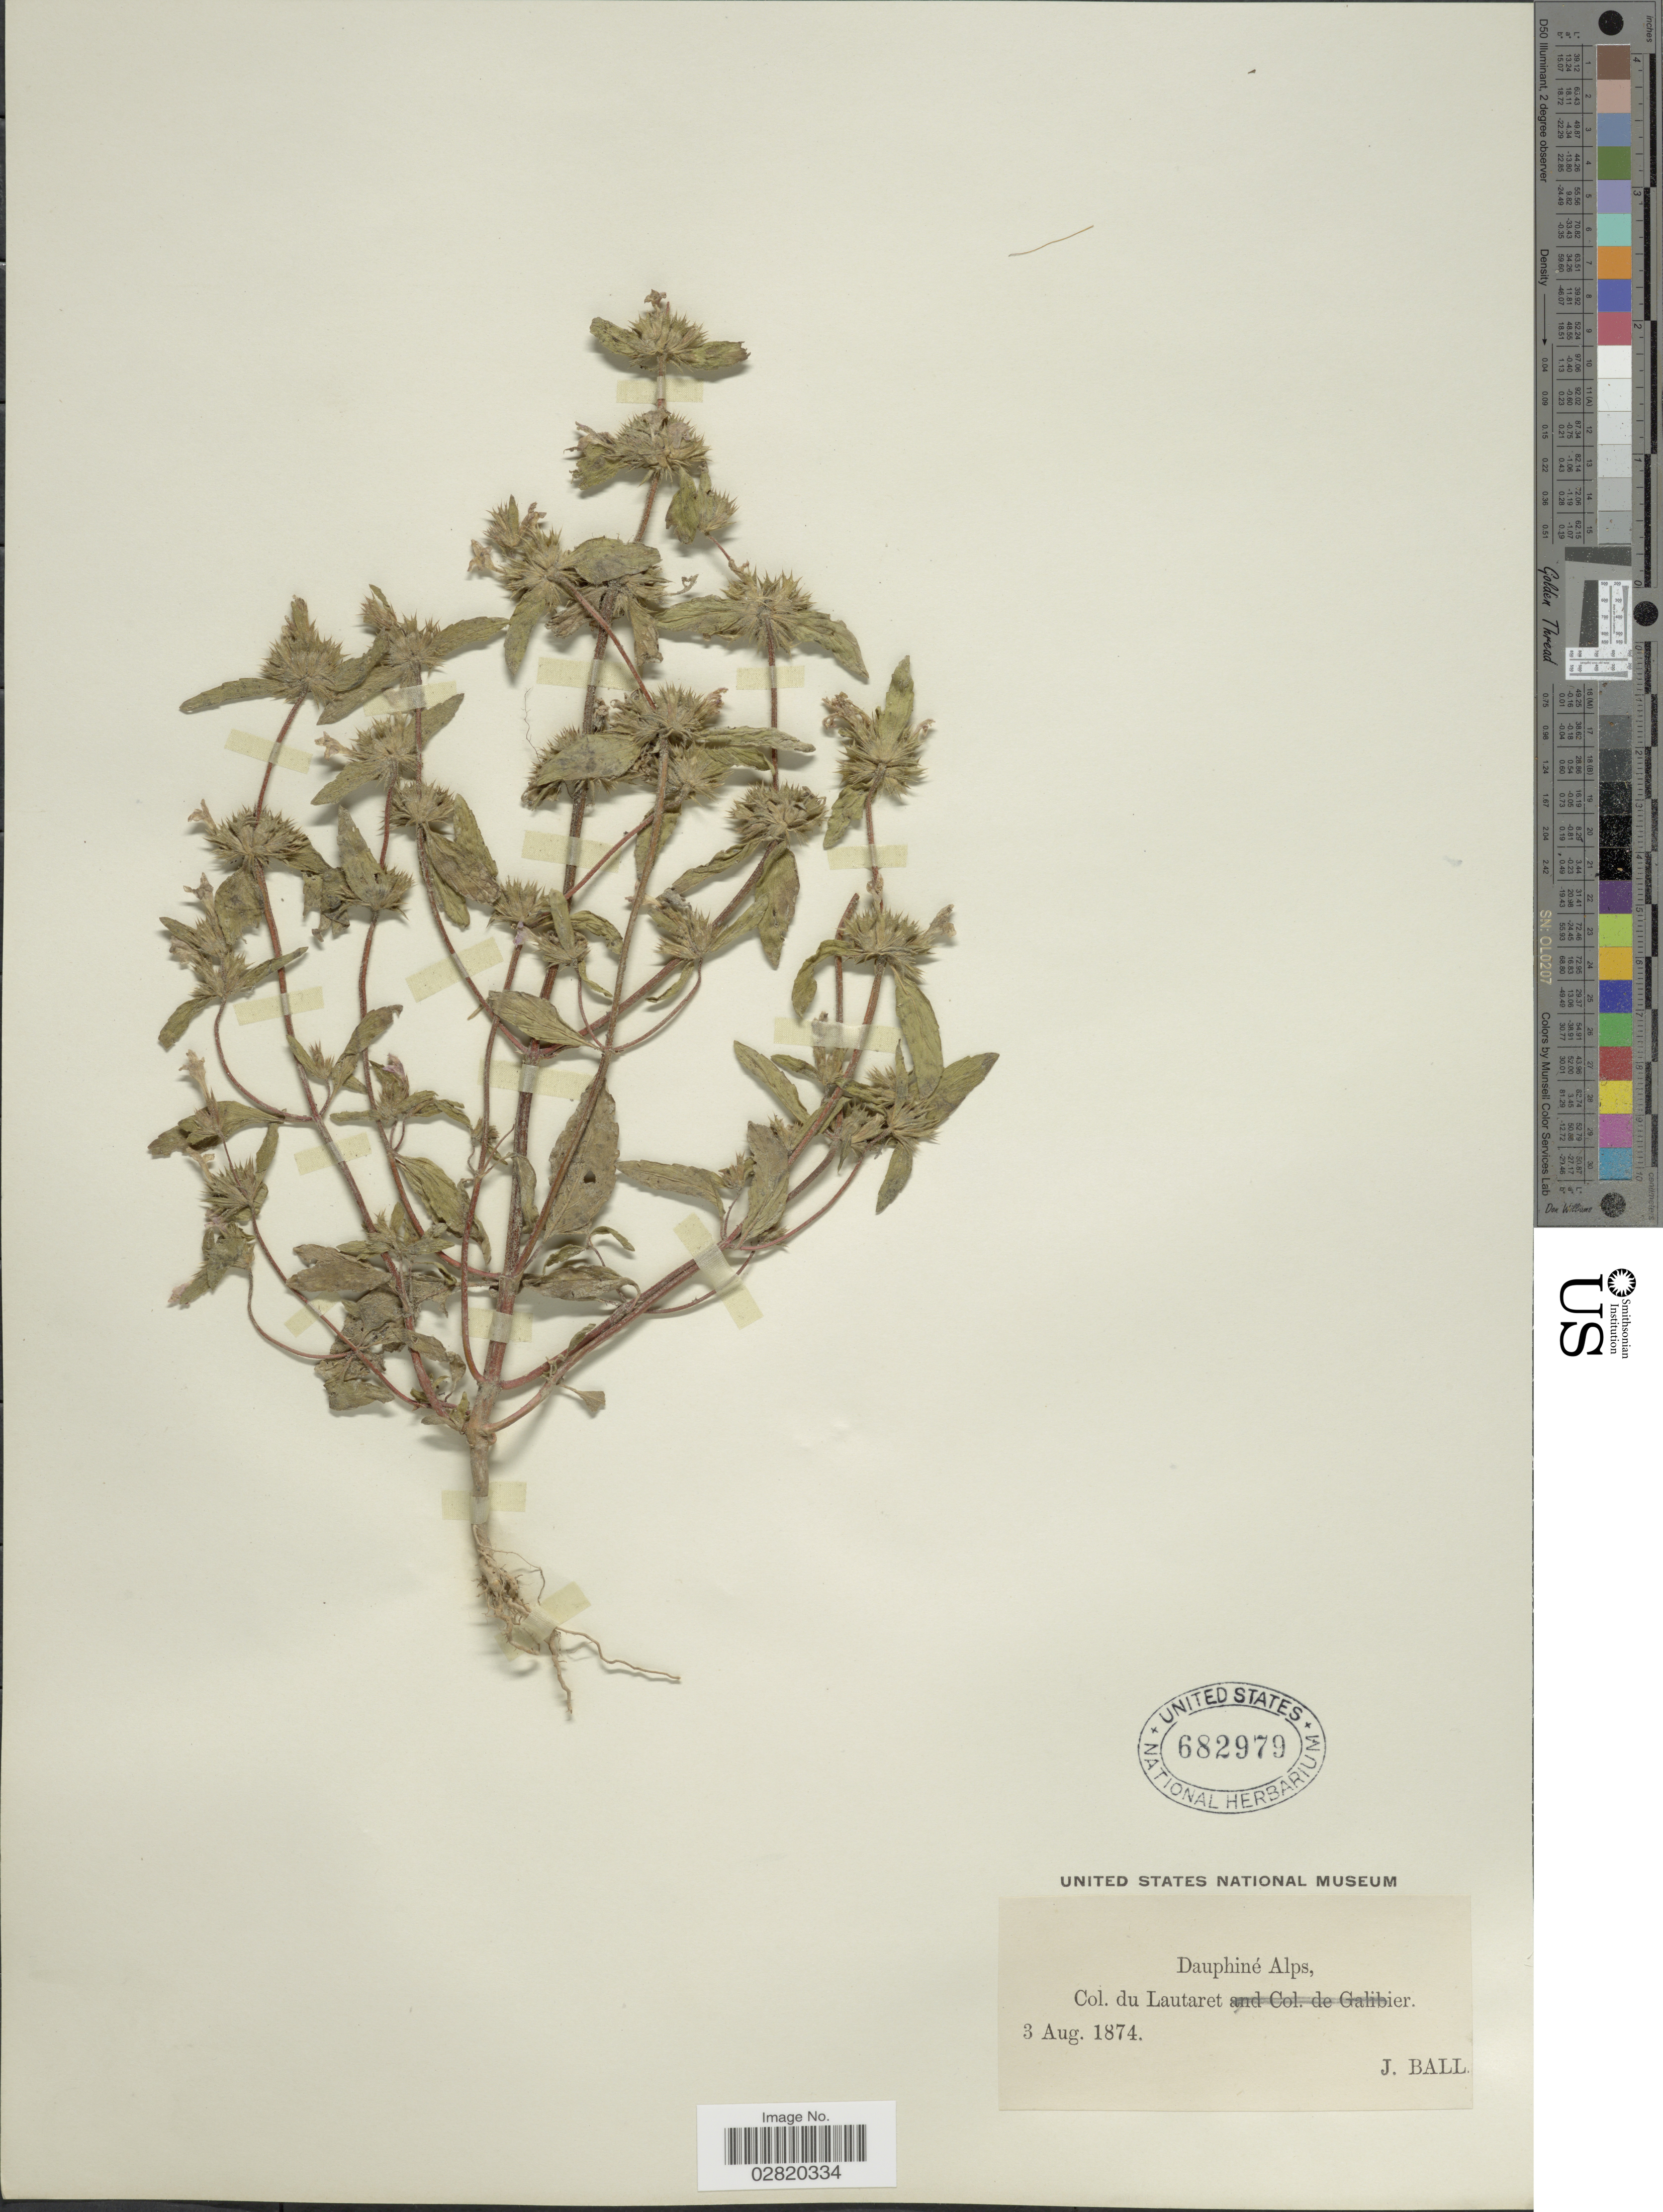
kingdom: Plantae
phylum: Tracheophyta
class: Magnoliopsida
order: Lamiales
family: Lamiaceae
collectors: J. Ball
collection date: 1874-08-03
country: France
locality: Dauphiné Alps, Col. du Lautaret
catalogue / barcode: US 682979